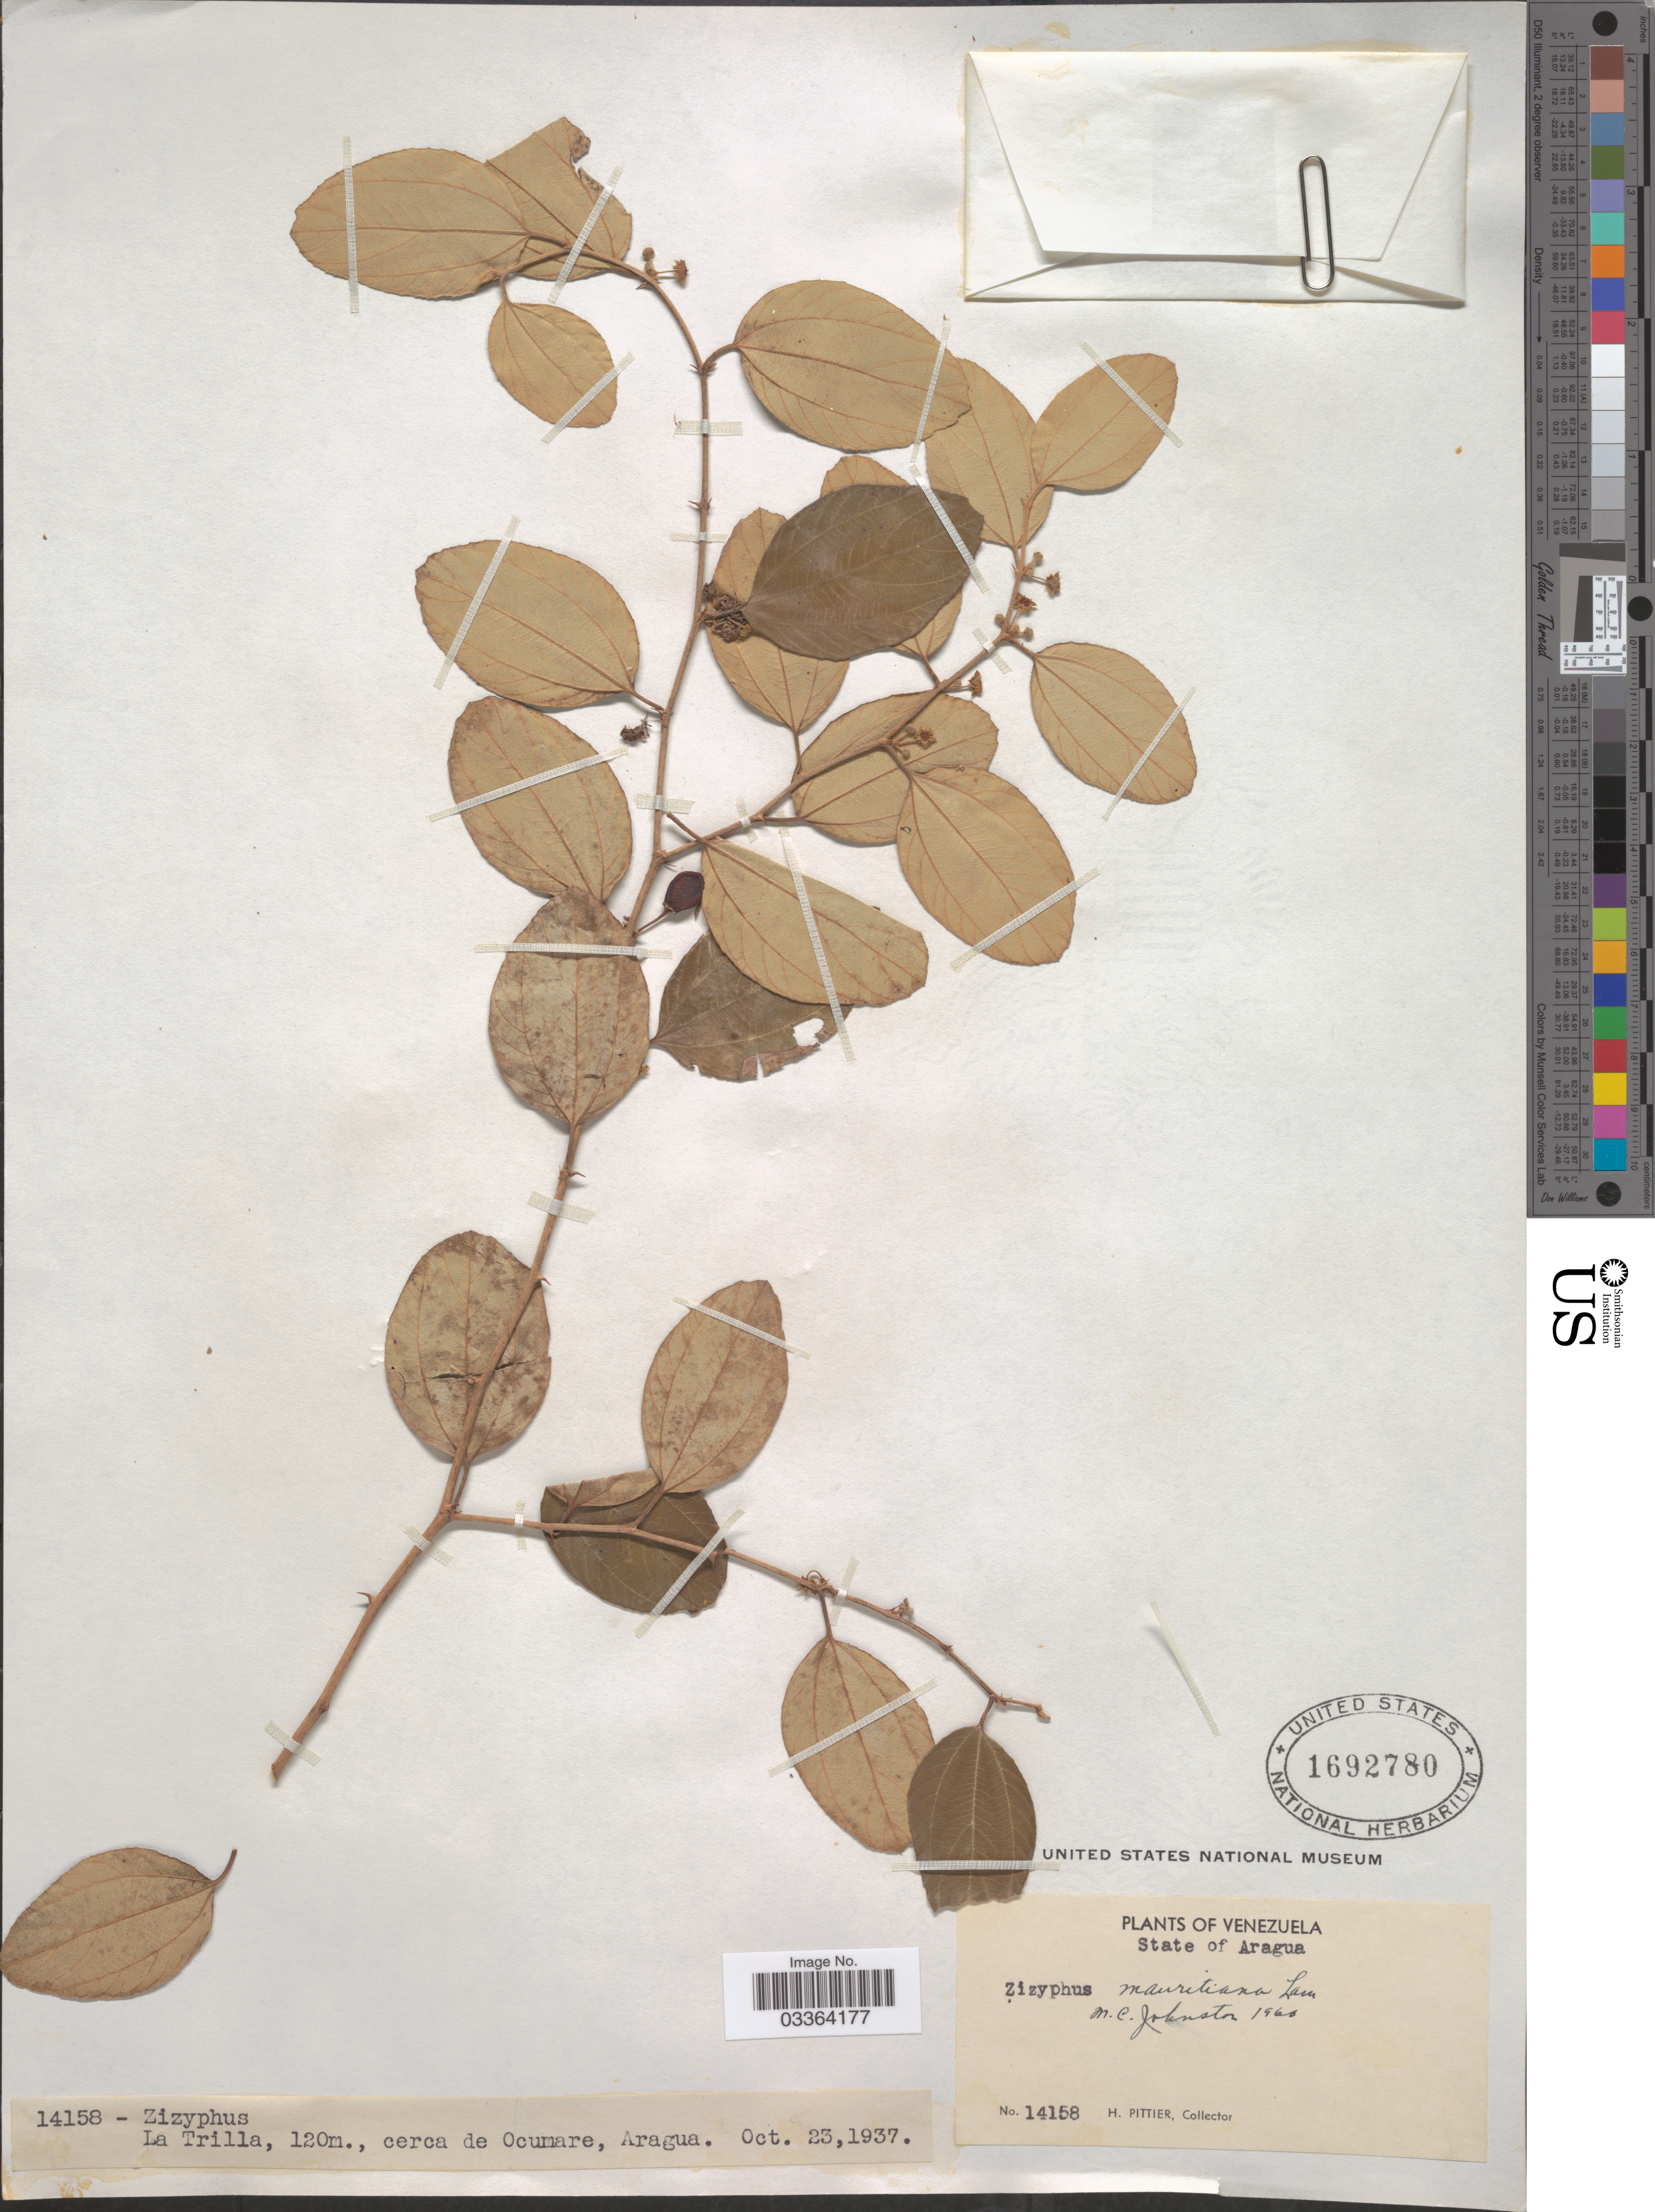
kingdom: Plantae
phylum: Tracheophyta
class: Magnoliopsida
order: Rosales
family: Rhamnaceae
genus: Ziziphus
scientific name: Ziziphus mauritiana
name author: Lam.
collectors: H. F. Pittier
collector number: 14158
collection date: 1937-10-23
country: Venezuela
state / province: Aragua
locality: La Trilla, cerca de Ocumare.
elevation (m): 120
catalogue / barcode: US 1692780